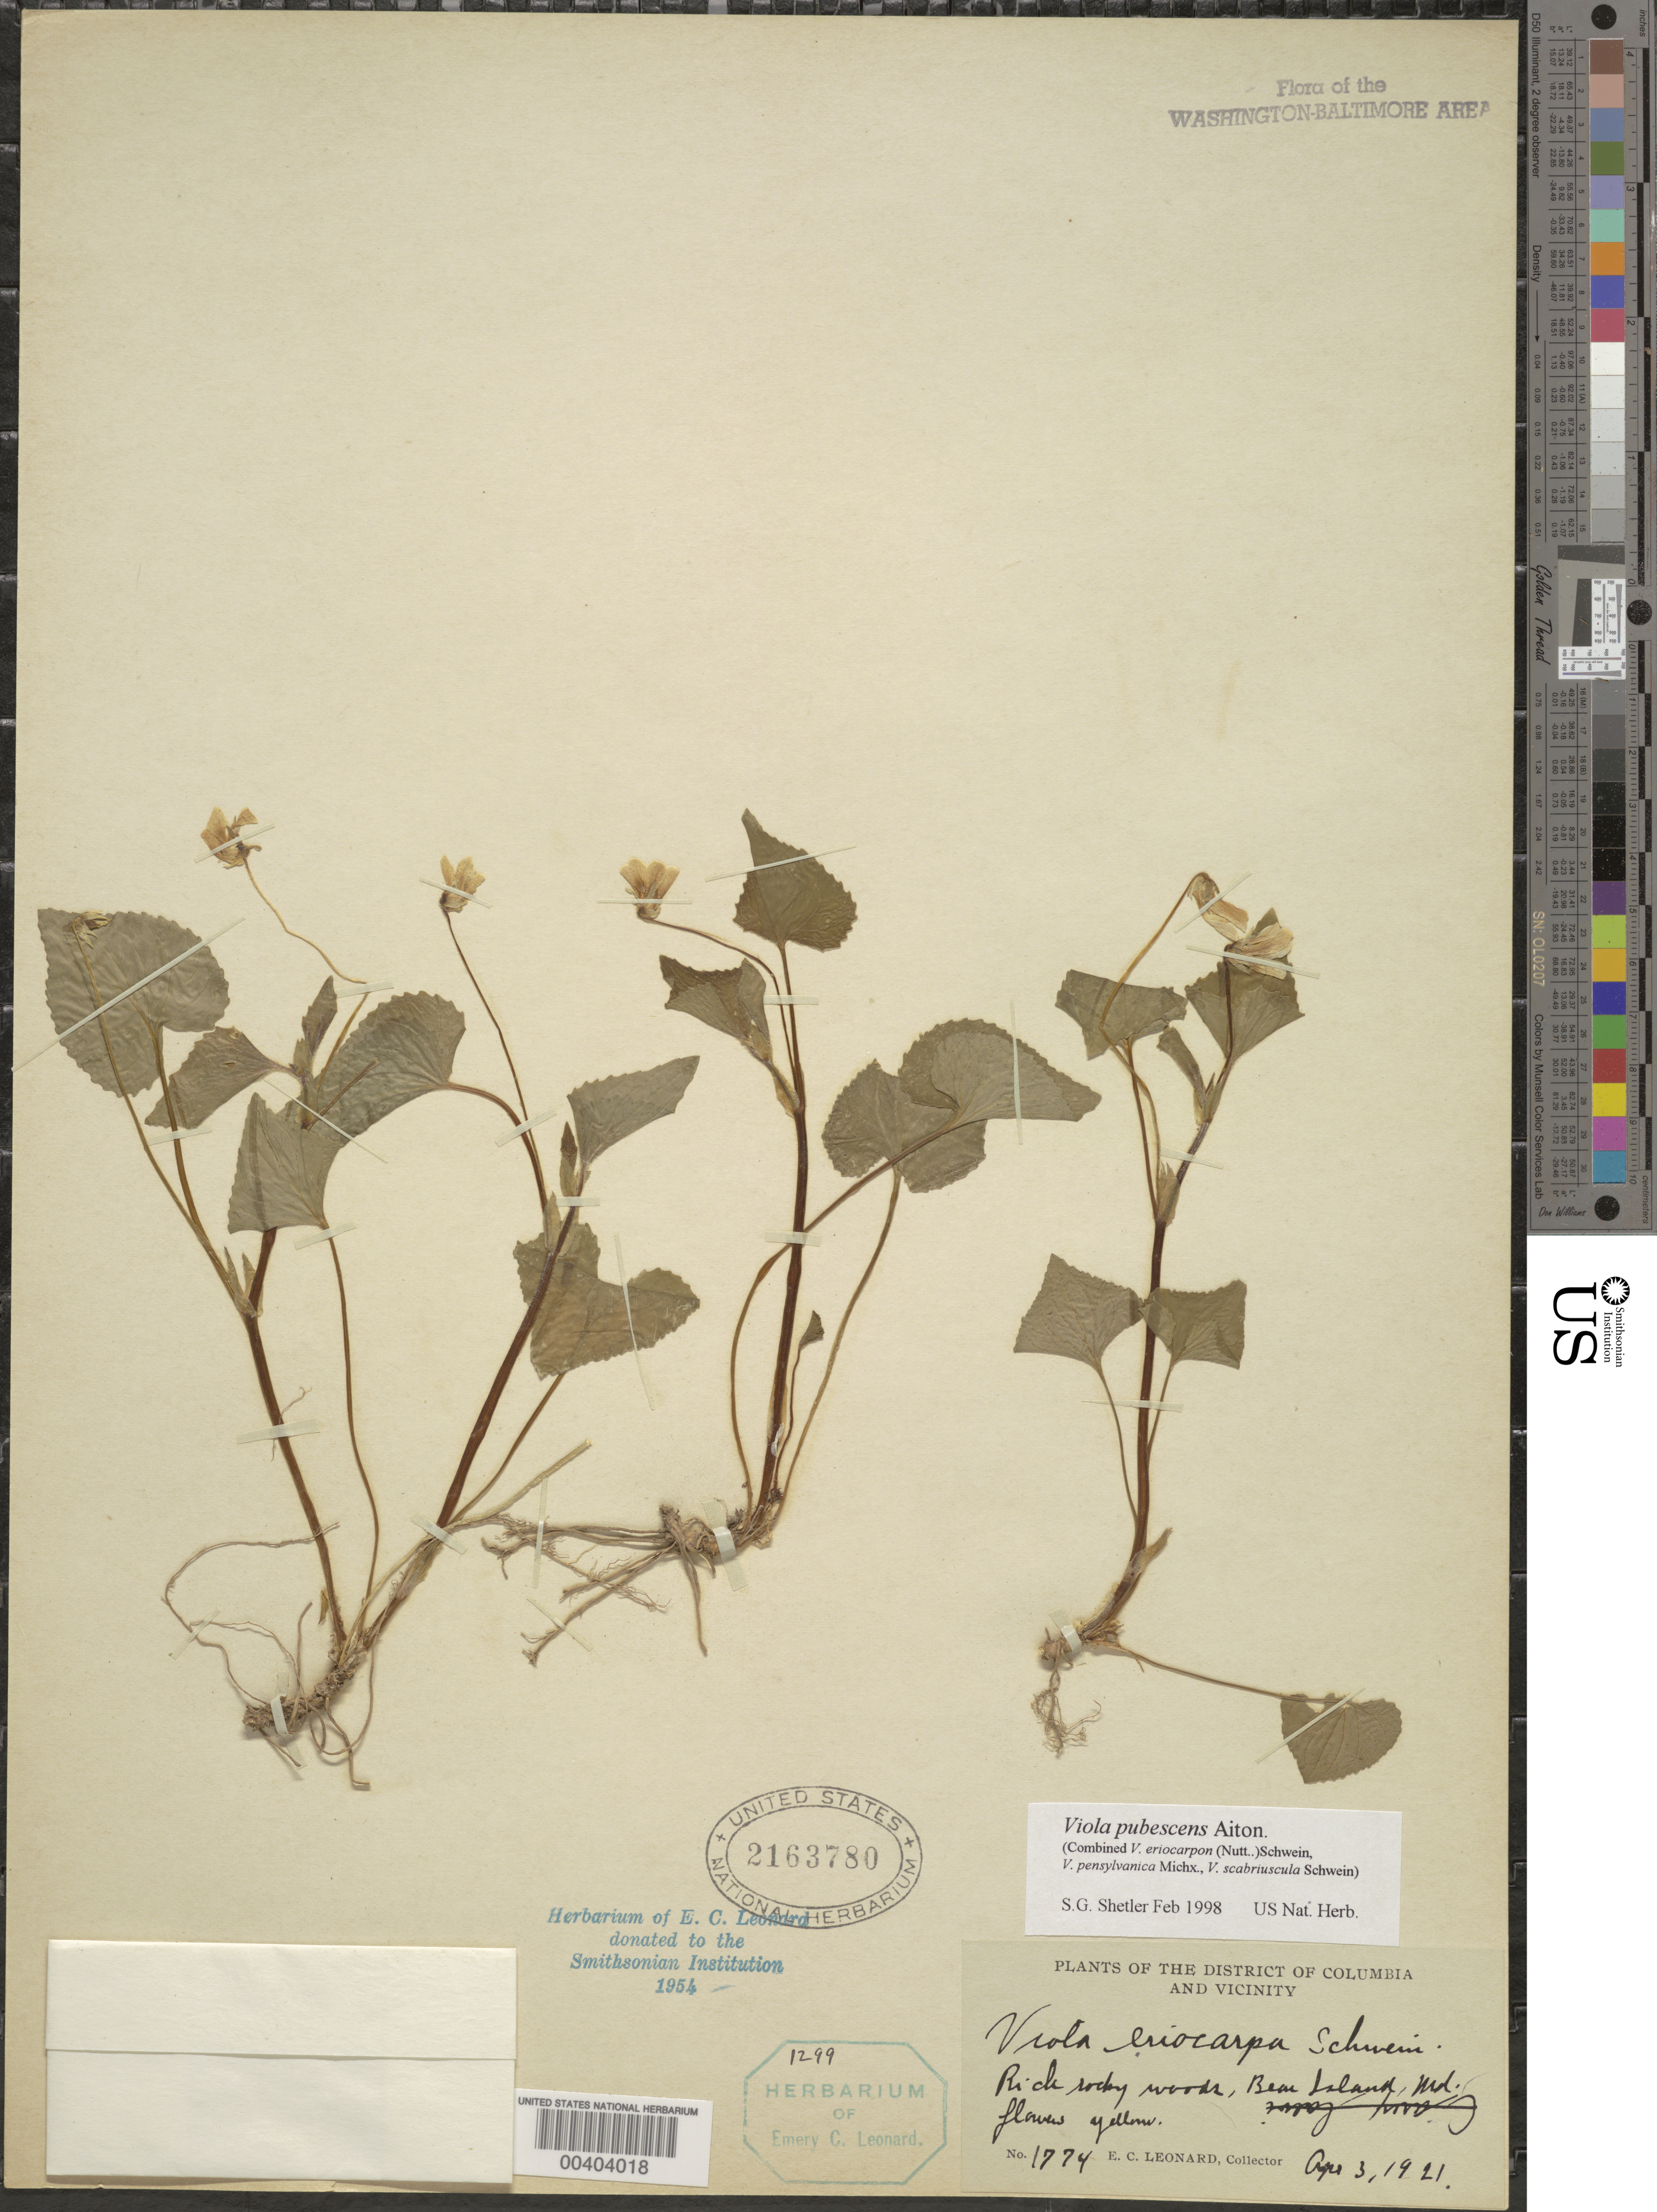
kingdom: Plantae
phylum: Tracheophyta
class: Magnoliopsida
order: Malpighiales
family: Violaceae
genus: Viola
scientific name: Viola pubescens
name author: Aiton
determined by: Shetler, Stanwyn G., (US), NMNH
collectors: E. C. Leonard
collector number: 1774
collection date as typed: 03 Apr 1921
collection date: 1921-04-03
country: United States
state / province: Maryland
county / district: Montgomery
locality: Bear Island C. & O. Canal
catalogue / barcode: US 2163780